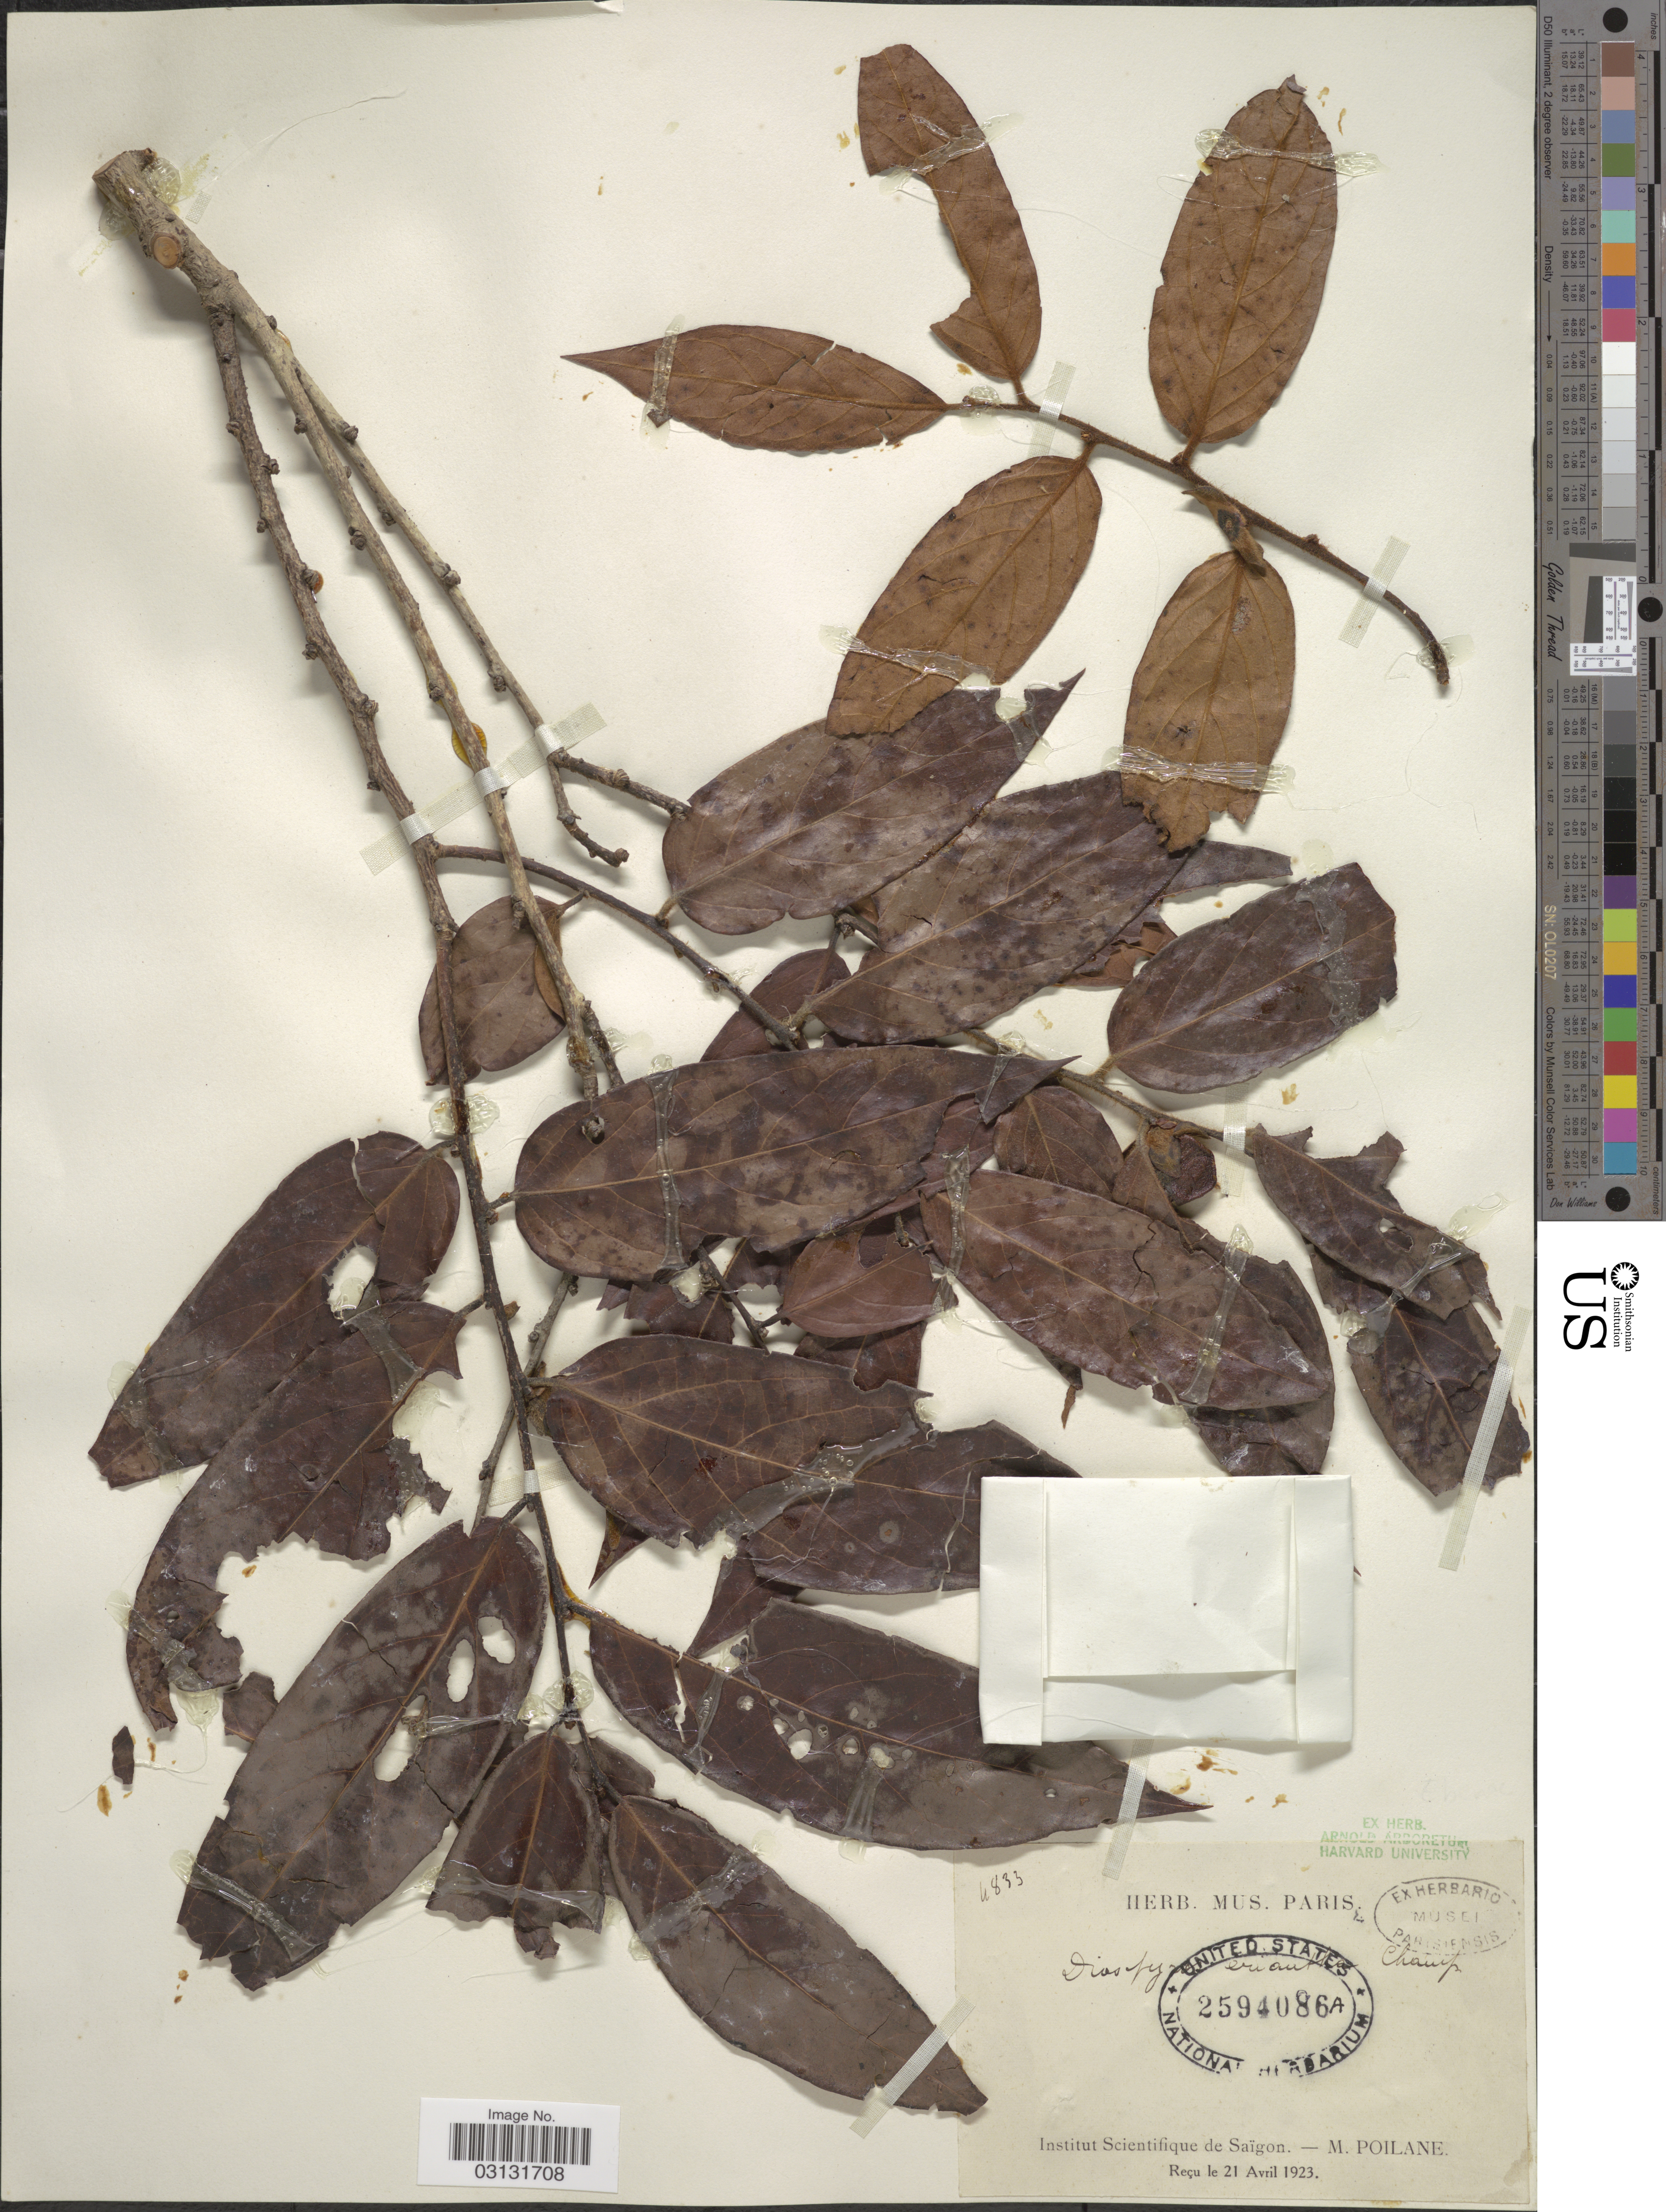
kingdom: Plantae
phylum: Tracheophyta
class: Magnoliopsida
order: Ericales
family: Ebenaceae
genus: Diospyros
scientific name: Diospyros eriantha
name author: Champ. ex Benth.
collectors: M. Poilane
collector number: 4833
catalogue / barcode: US 2594086A